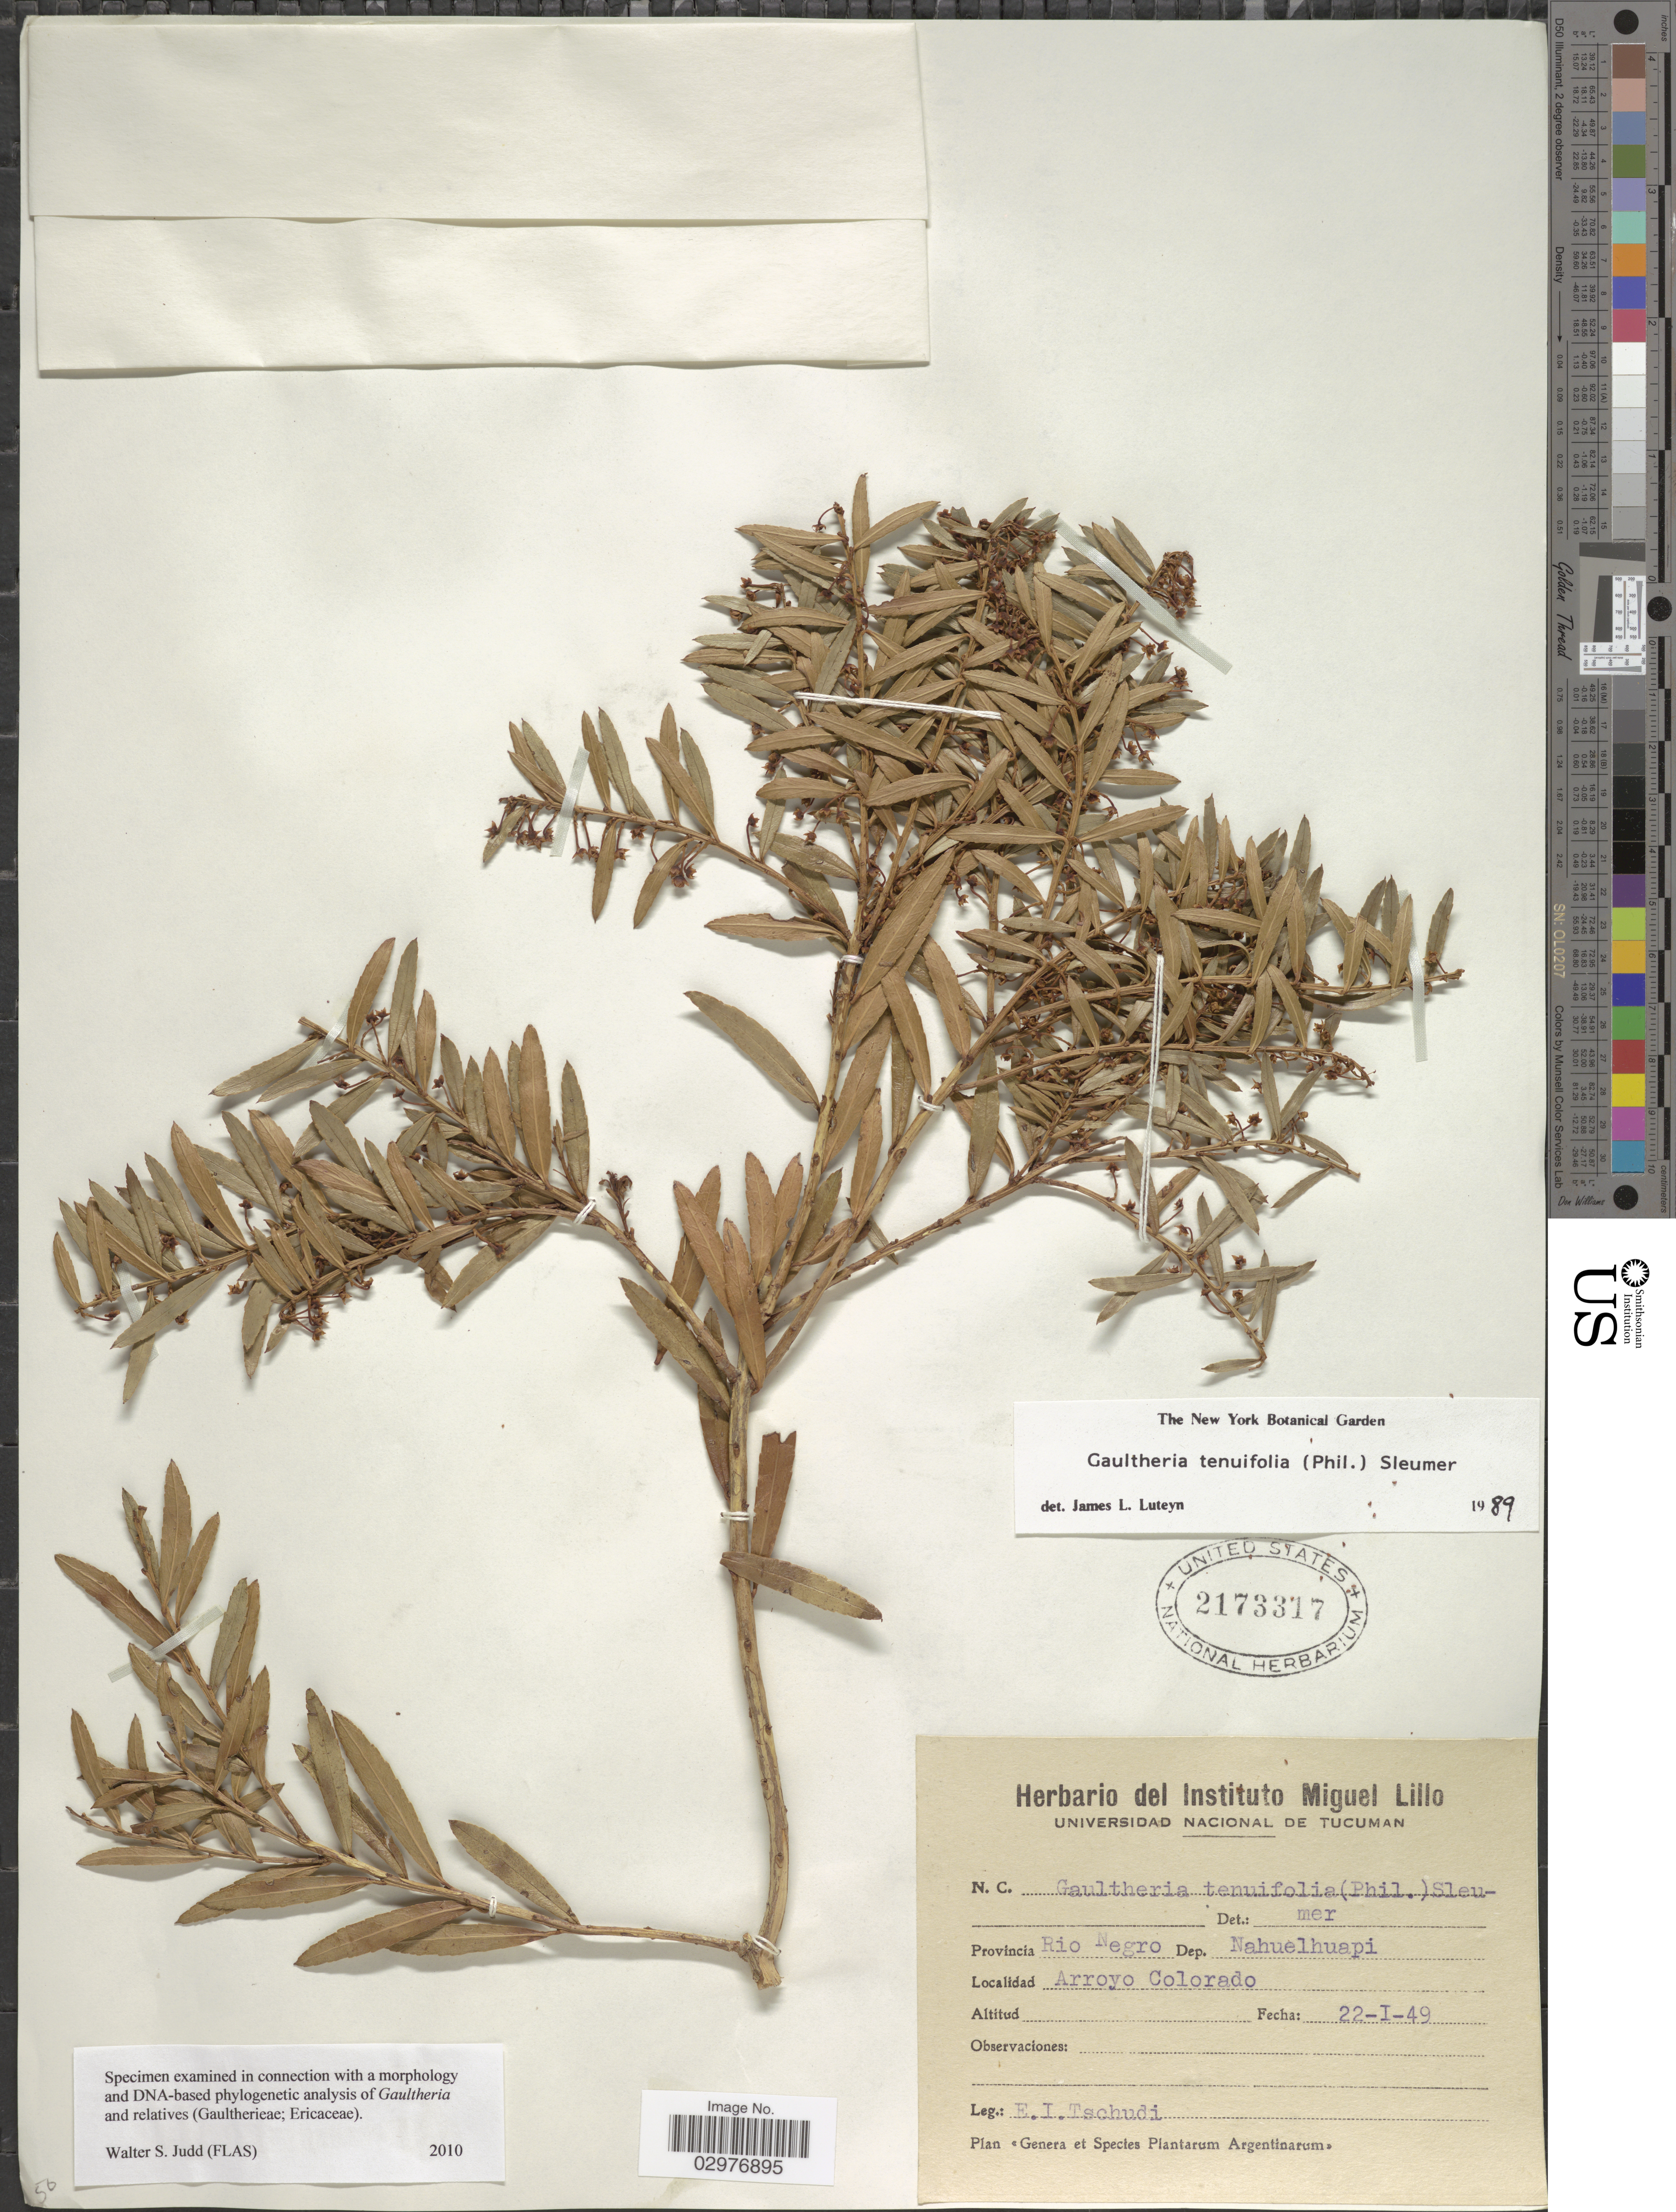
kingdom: Plantae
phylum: Tracheophyta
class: Magnoliopsida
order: Ericales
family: Ericaceae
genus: Gaultheria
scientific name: Gaultheria tenuifolia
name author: (Phil.) Sleumer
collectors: E. Tschudi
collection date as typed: Transcribed d/m/y: 22/1/49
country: Argentina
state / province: Rio Negro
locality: Provincia Rio Negro. Dep. Nahuelhuapi. Arroyo Colorado.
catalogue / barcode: US 2173317